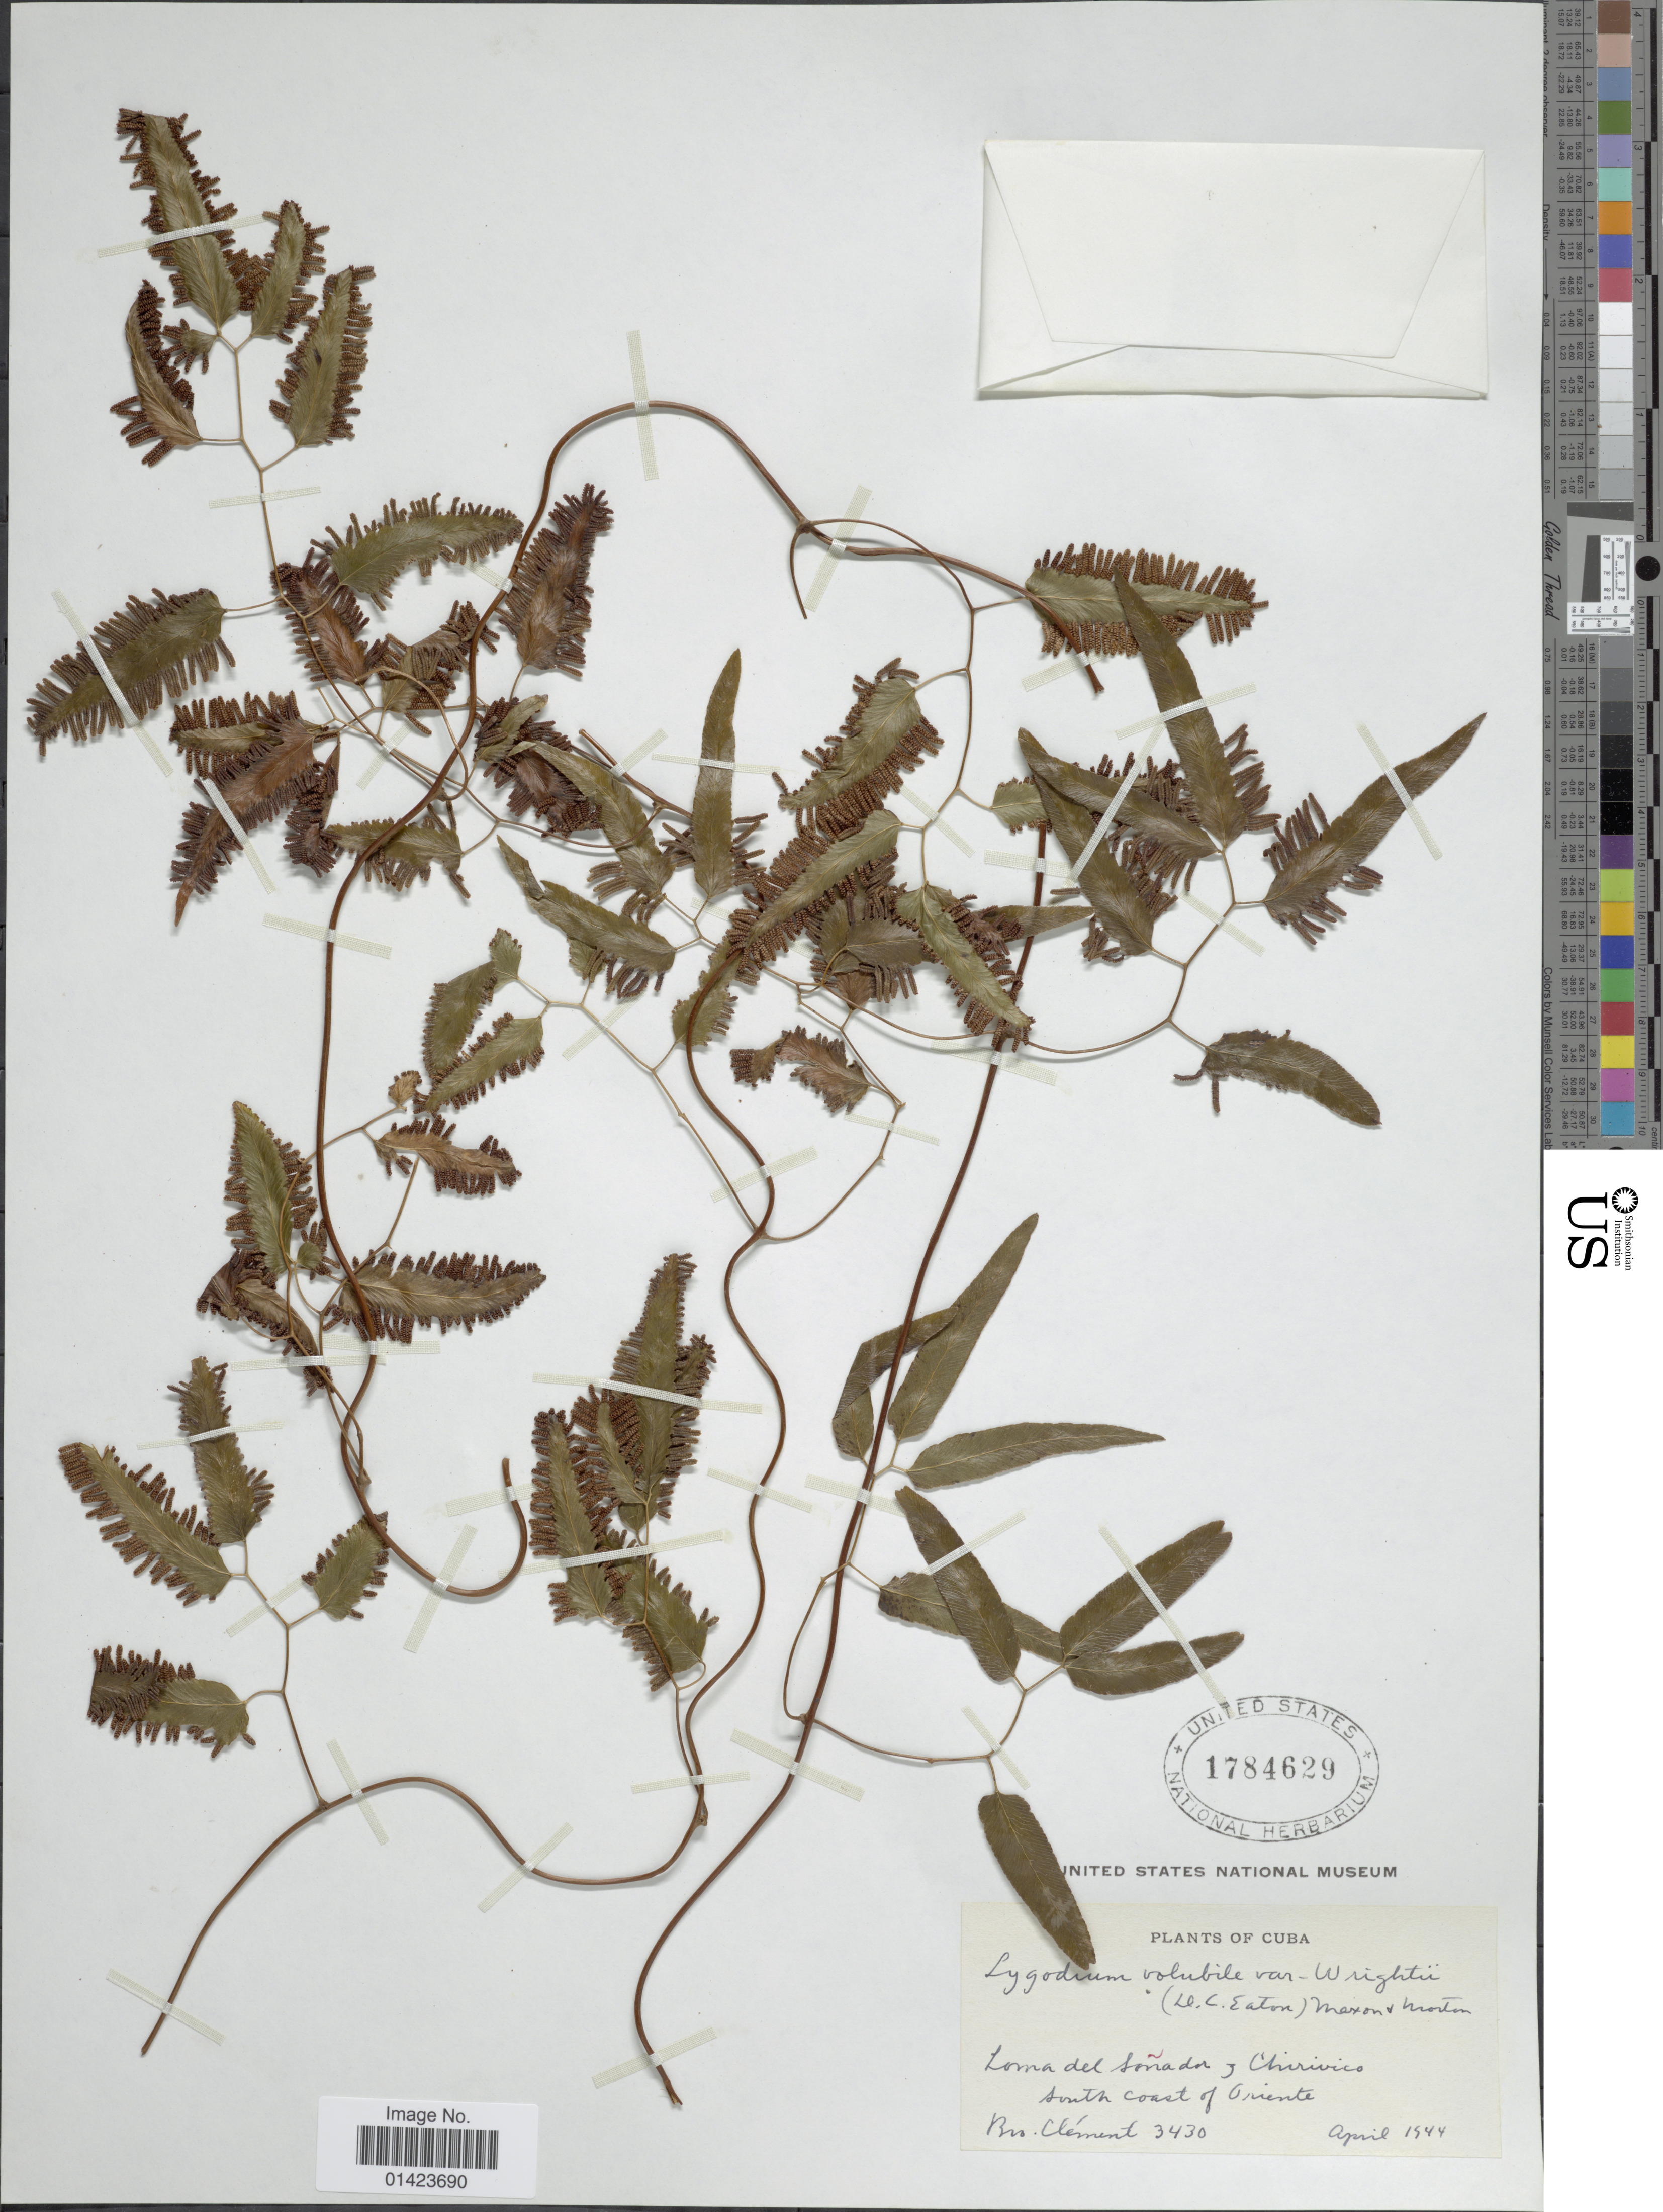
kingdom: Plantae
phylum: Tracheophyta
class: Polypodiopsida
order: Schizaeales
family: Lygodiaceae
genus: Lygodium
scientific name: Lygodium volubile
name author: Sw.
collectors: B. Clement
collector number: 3430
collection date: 1944-04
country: Cuba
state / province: Oriente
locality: Loma del Sonador y Chirivico, South coast of Oriente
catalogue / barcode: US 1784629